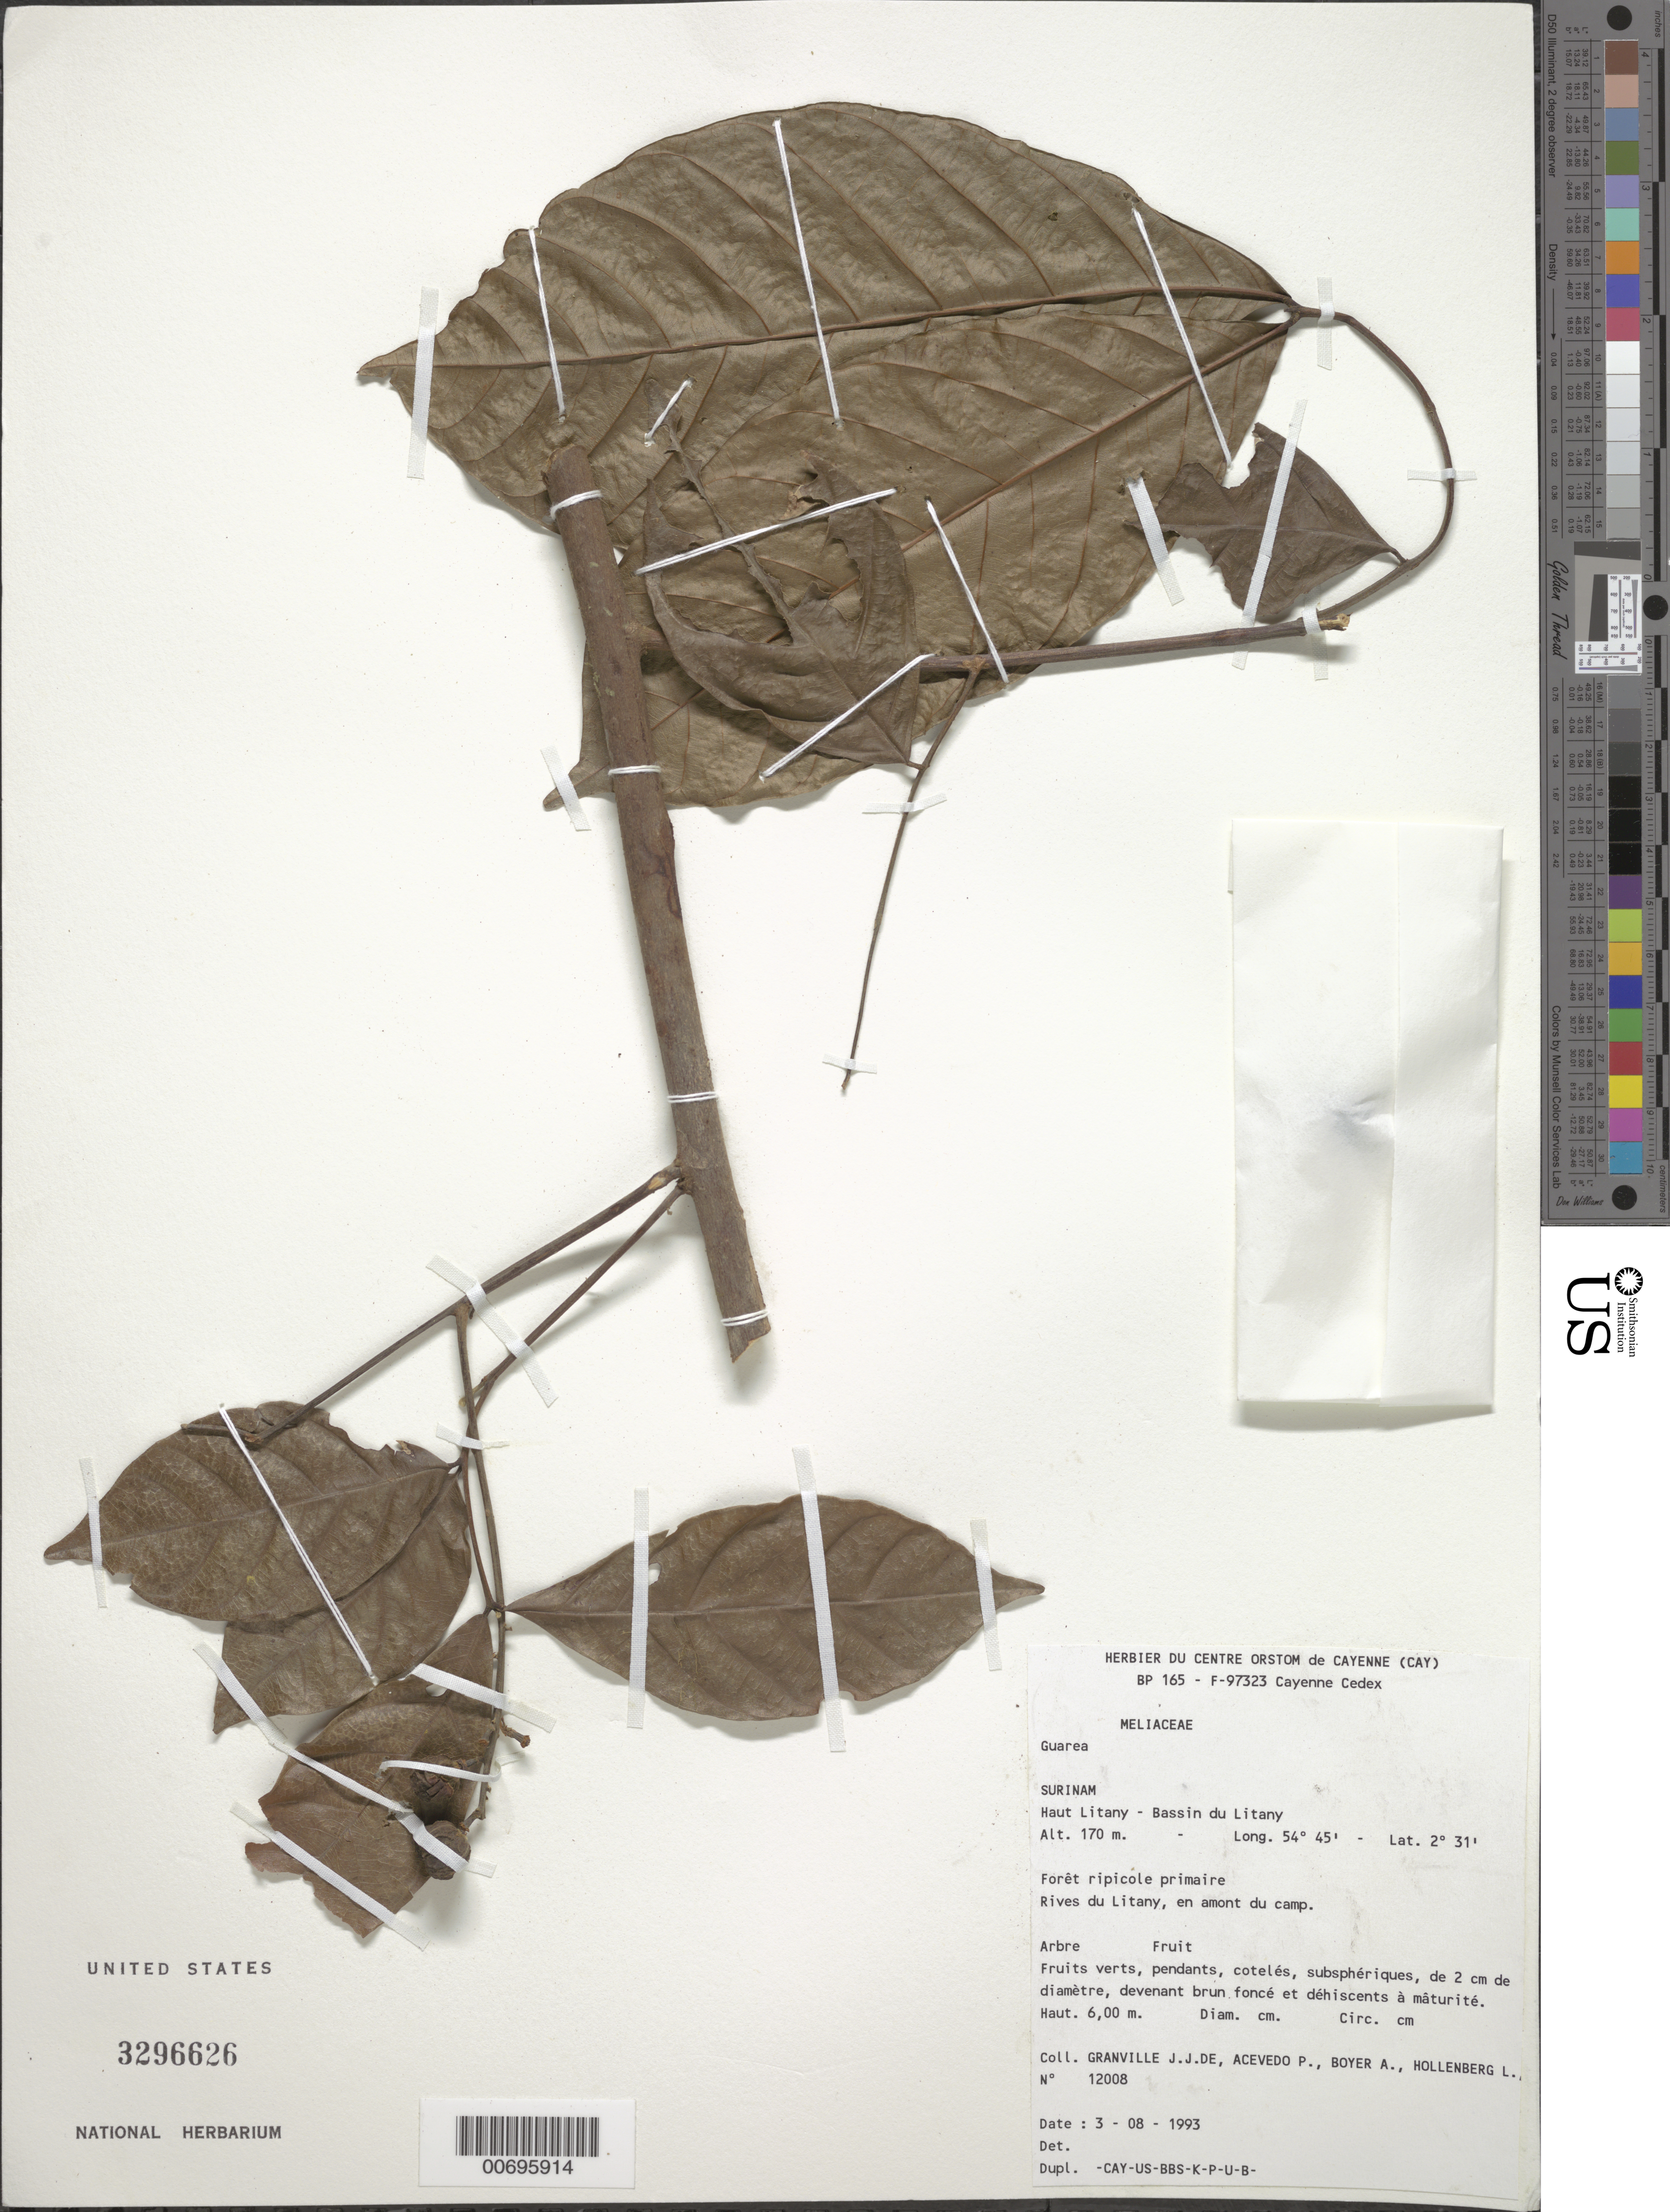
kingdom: Plantae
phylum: Tracheophyta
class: Magnoliopsida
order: Sapindales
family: Meliaceae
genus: Guarea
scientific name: Guarea sp.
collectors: J.-J. de Granville, P. Acevedo-Rodr., A. Boyer & L. Hollenberg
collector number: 12008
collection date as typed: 3-Aug-93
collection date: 1993-08-03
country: Suriname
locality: Haut Litany, Bassin du Litany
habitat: Primary riparian forest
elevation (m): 170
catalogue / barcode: US 3296626